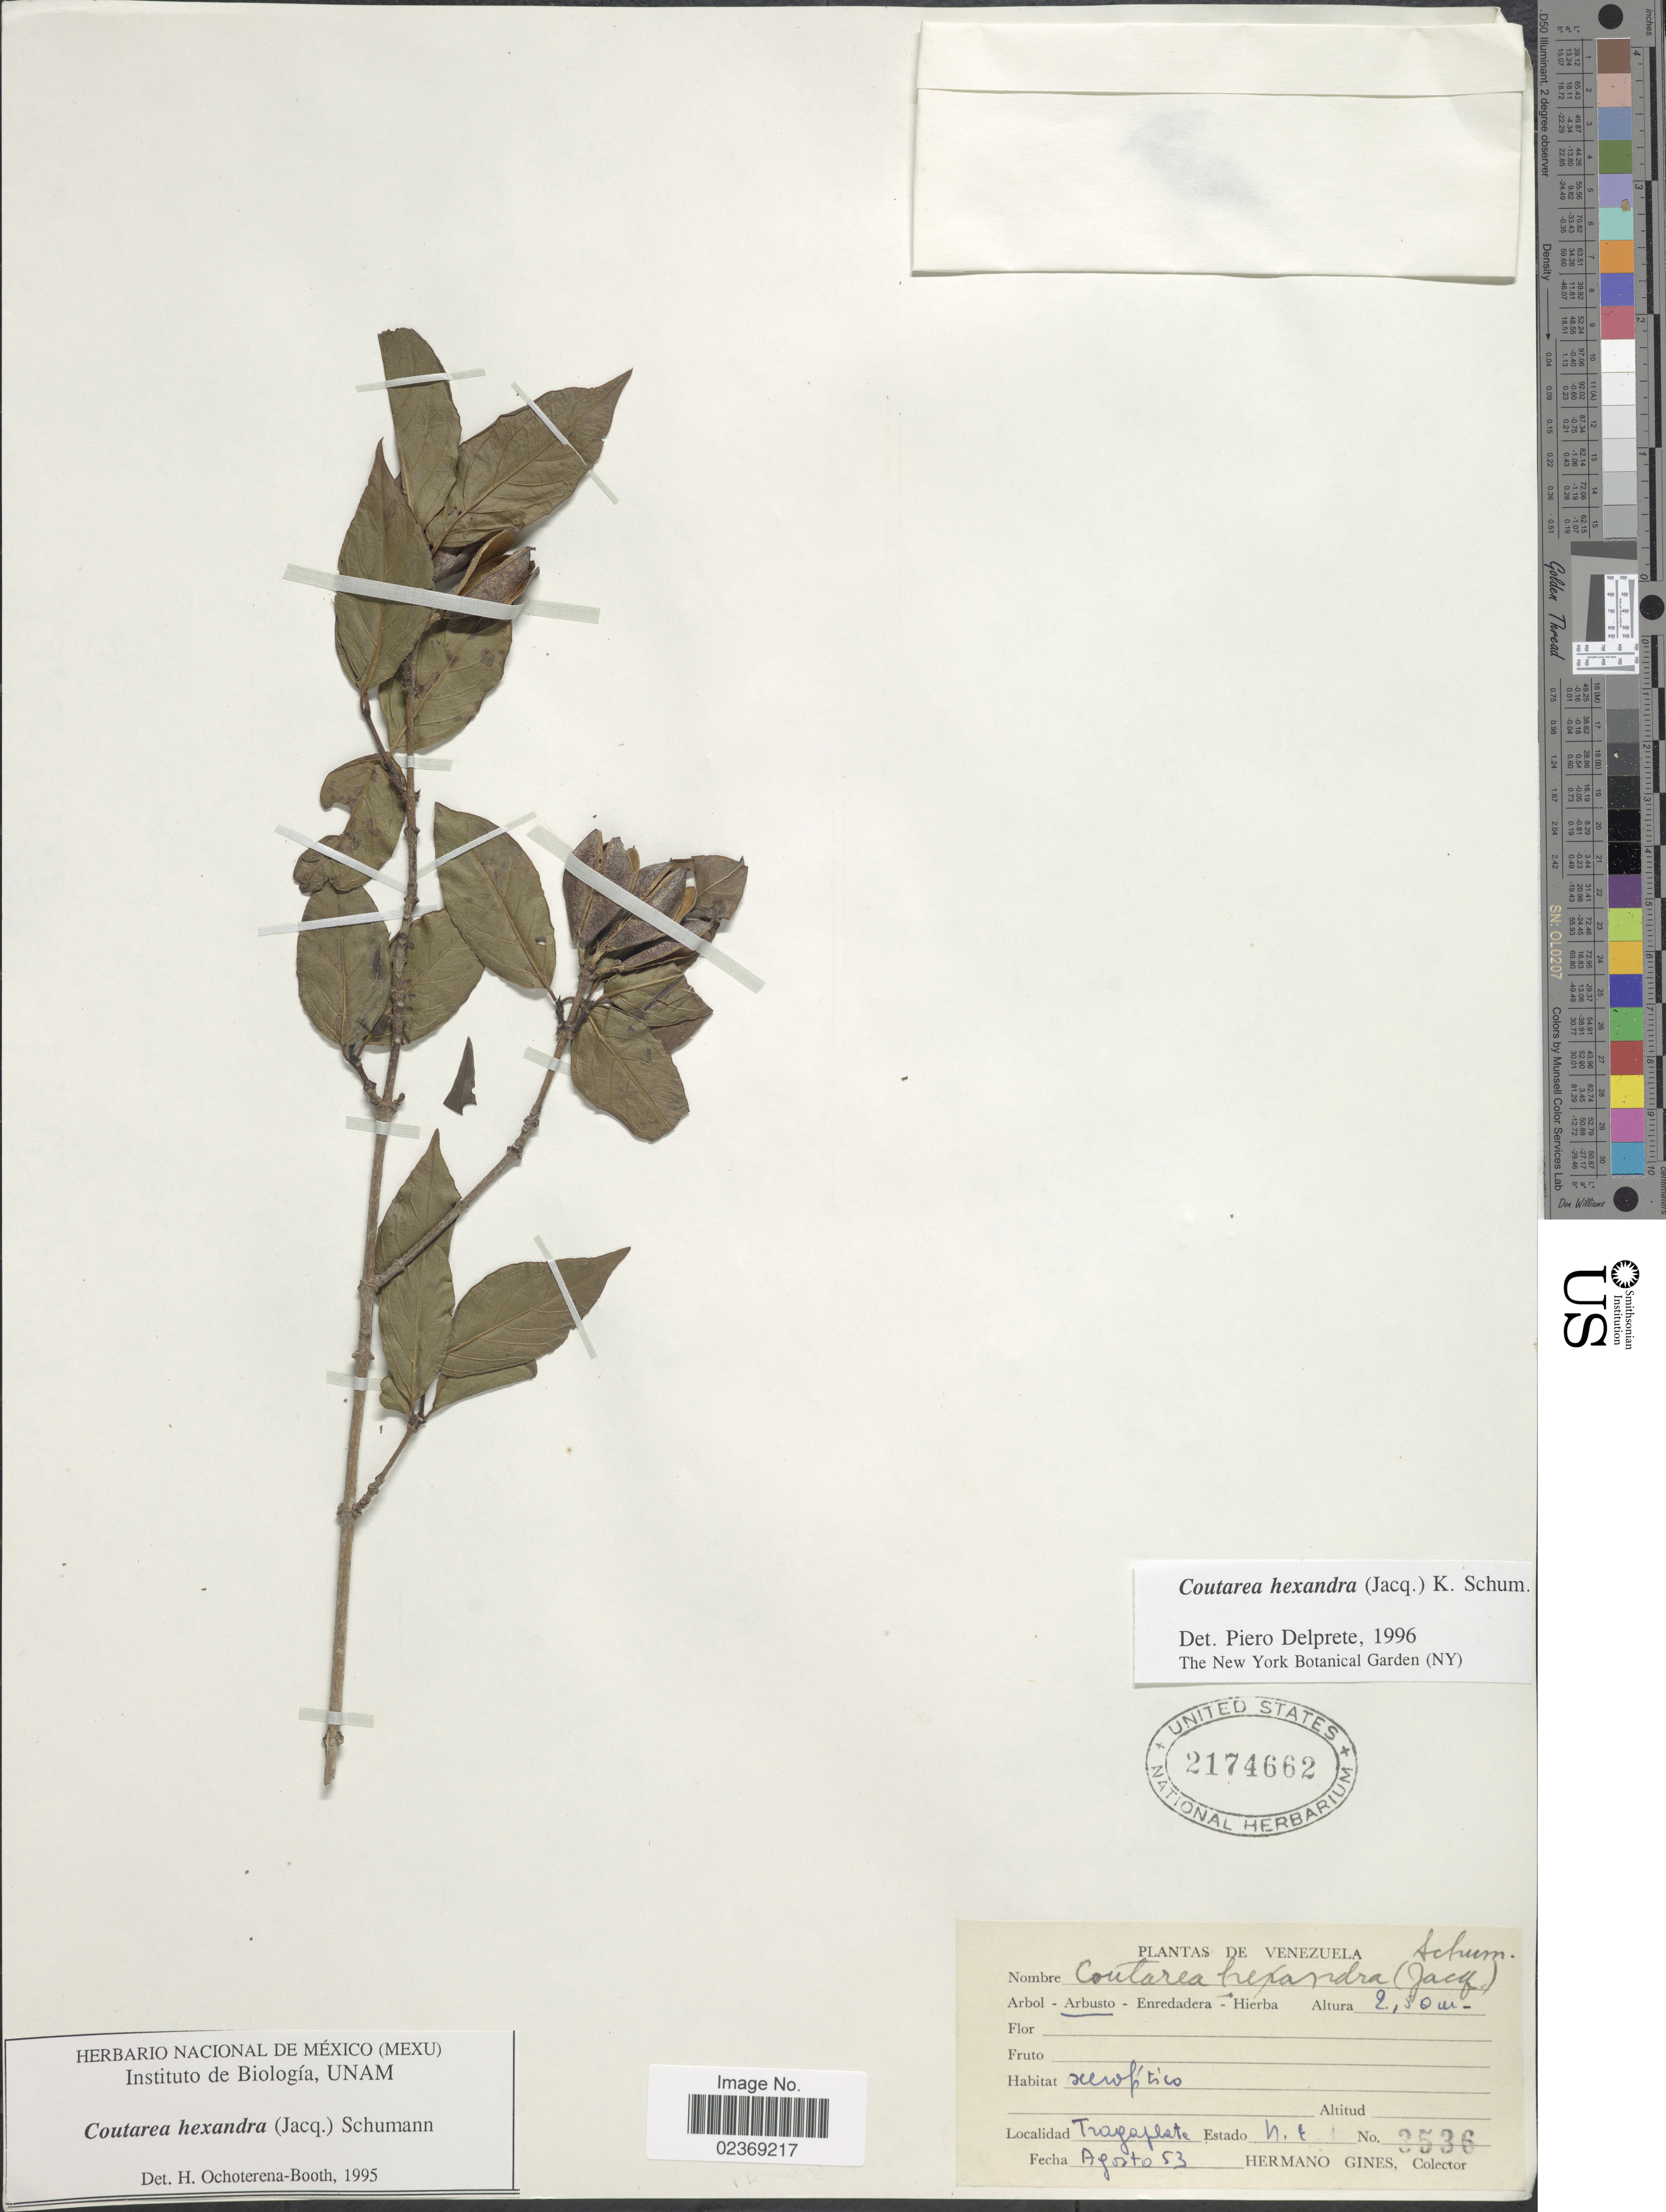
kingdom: Plantae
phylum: Tracheophyta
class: Magnoliopsida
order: Gentianales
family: Rubiaceae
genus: Coutarea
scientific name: Coutarea hexandra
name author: (Jacq.) K. Schum.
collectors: Bro. Gines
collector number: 3536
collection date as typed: Transcribed d/m/y: /8/53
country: Venezuela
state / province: Nueva Esparta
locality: Tragaplata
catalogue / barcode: US 2174662